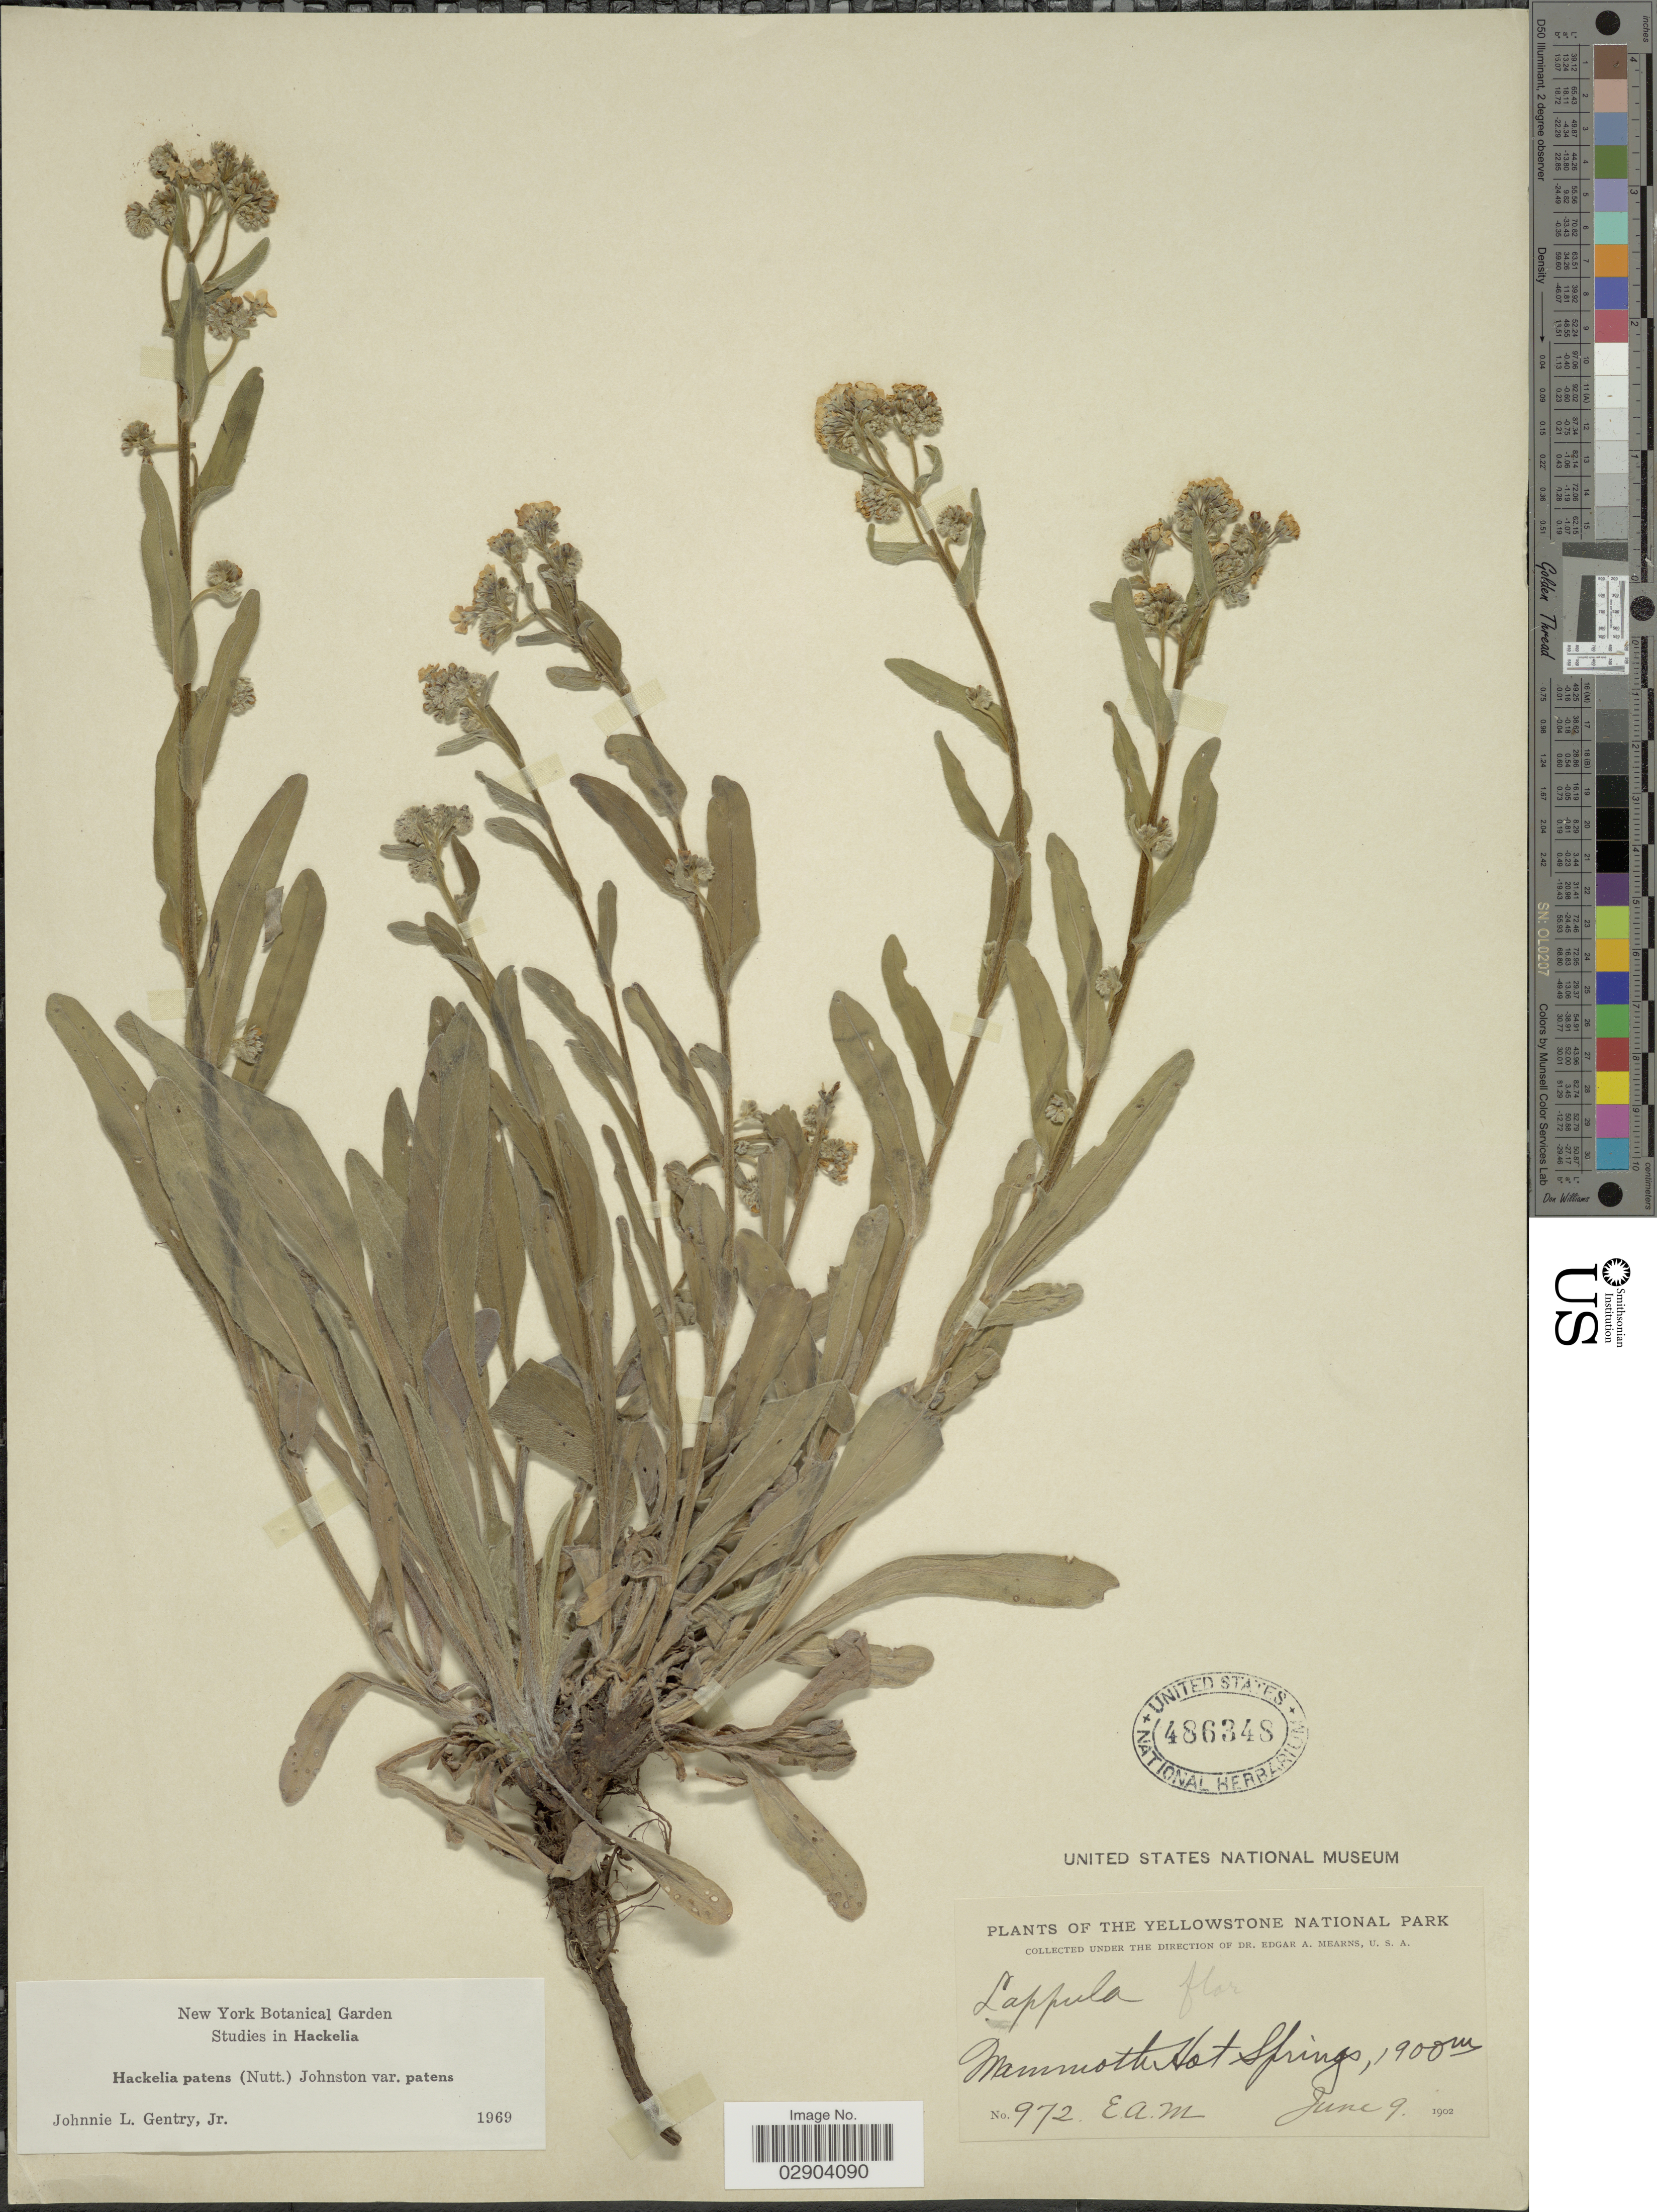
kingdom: Plantae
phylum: Tracheophyta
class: Magnoliopsida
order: Boraginales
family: Boraginaceae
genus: Hackelia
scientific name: Hackelia patens var. patens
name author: (Nutt.) I.M. Johnst.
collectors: E. A. Mearns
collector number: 972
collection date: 1902-06-09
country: United States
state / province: Wyoming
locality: The Yellowstone National Park. Mammoth Hot Springs.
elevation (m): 1900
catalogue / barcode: US 486348